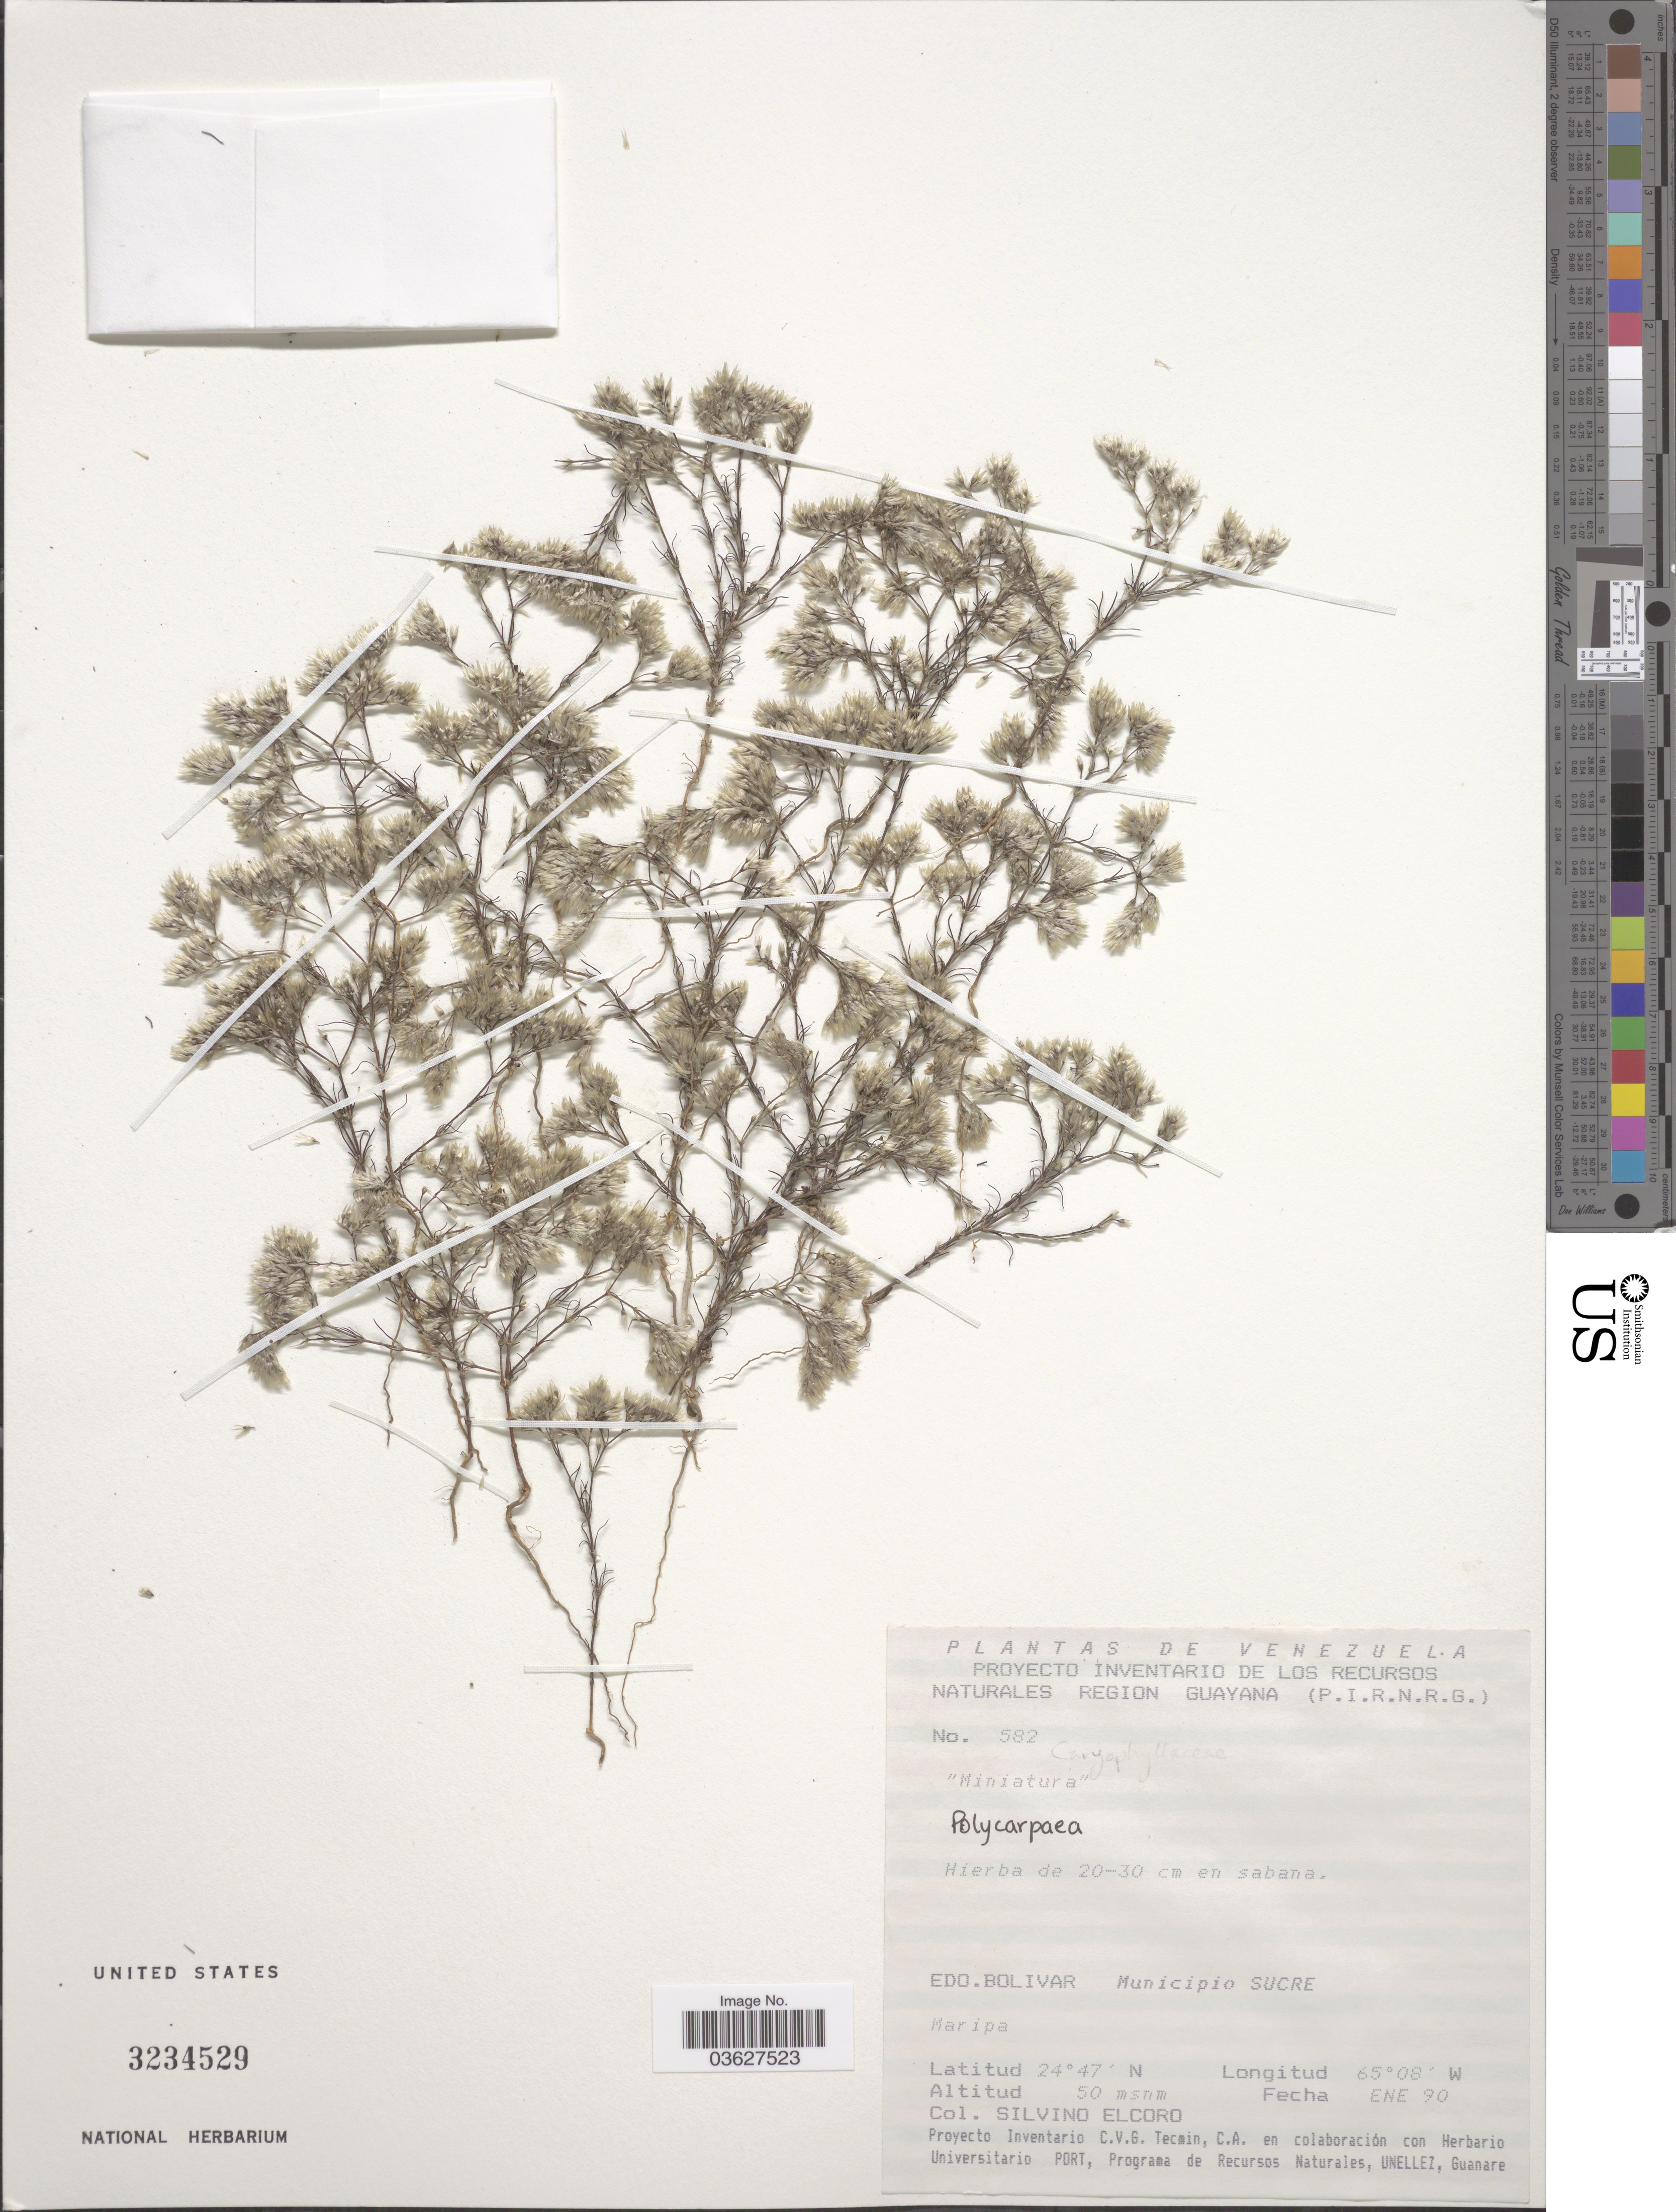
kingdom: Plantae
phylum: Tracheophyta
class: Magnoliopsida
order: Caryophyllales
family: Caryophyllaceae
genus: Polycarpaea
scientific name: Polycarpaea sp.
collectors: S. Elcoro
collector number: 582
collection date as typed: Transcribed d/m/y: /1/90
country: Venezuela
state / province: Bolivar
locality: Municipio Sucre. Maripa.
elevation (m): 50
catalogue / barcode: US 3234529